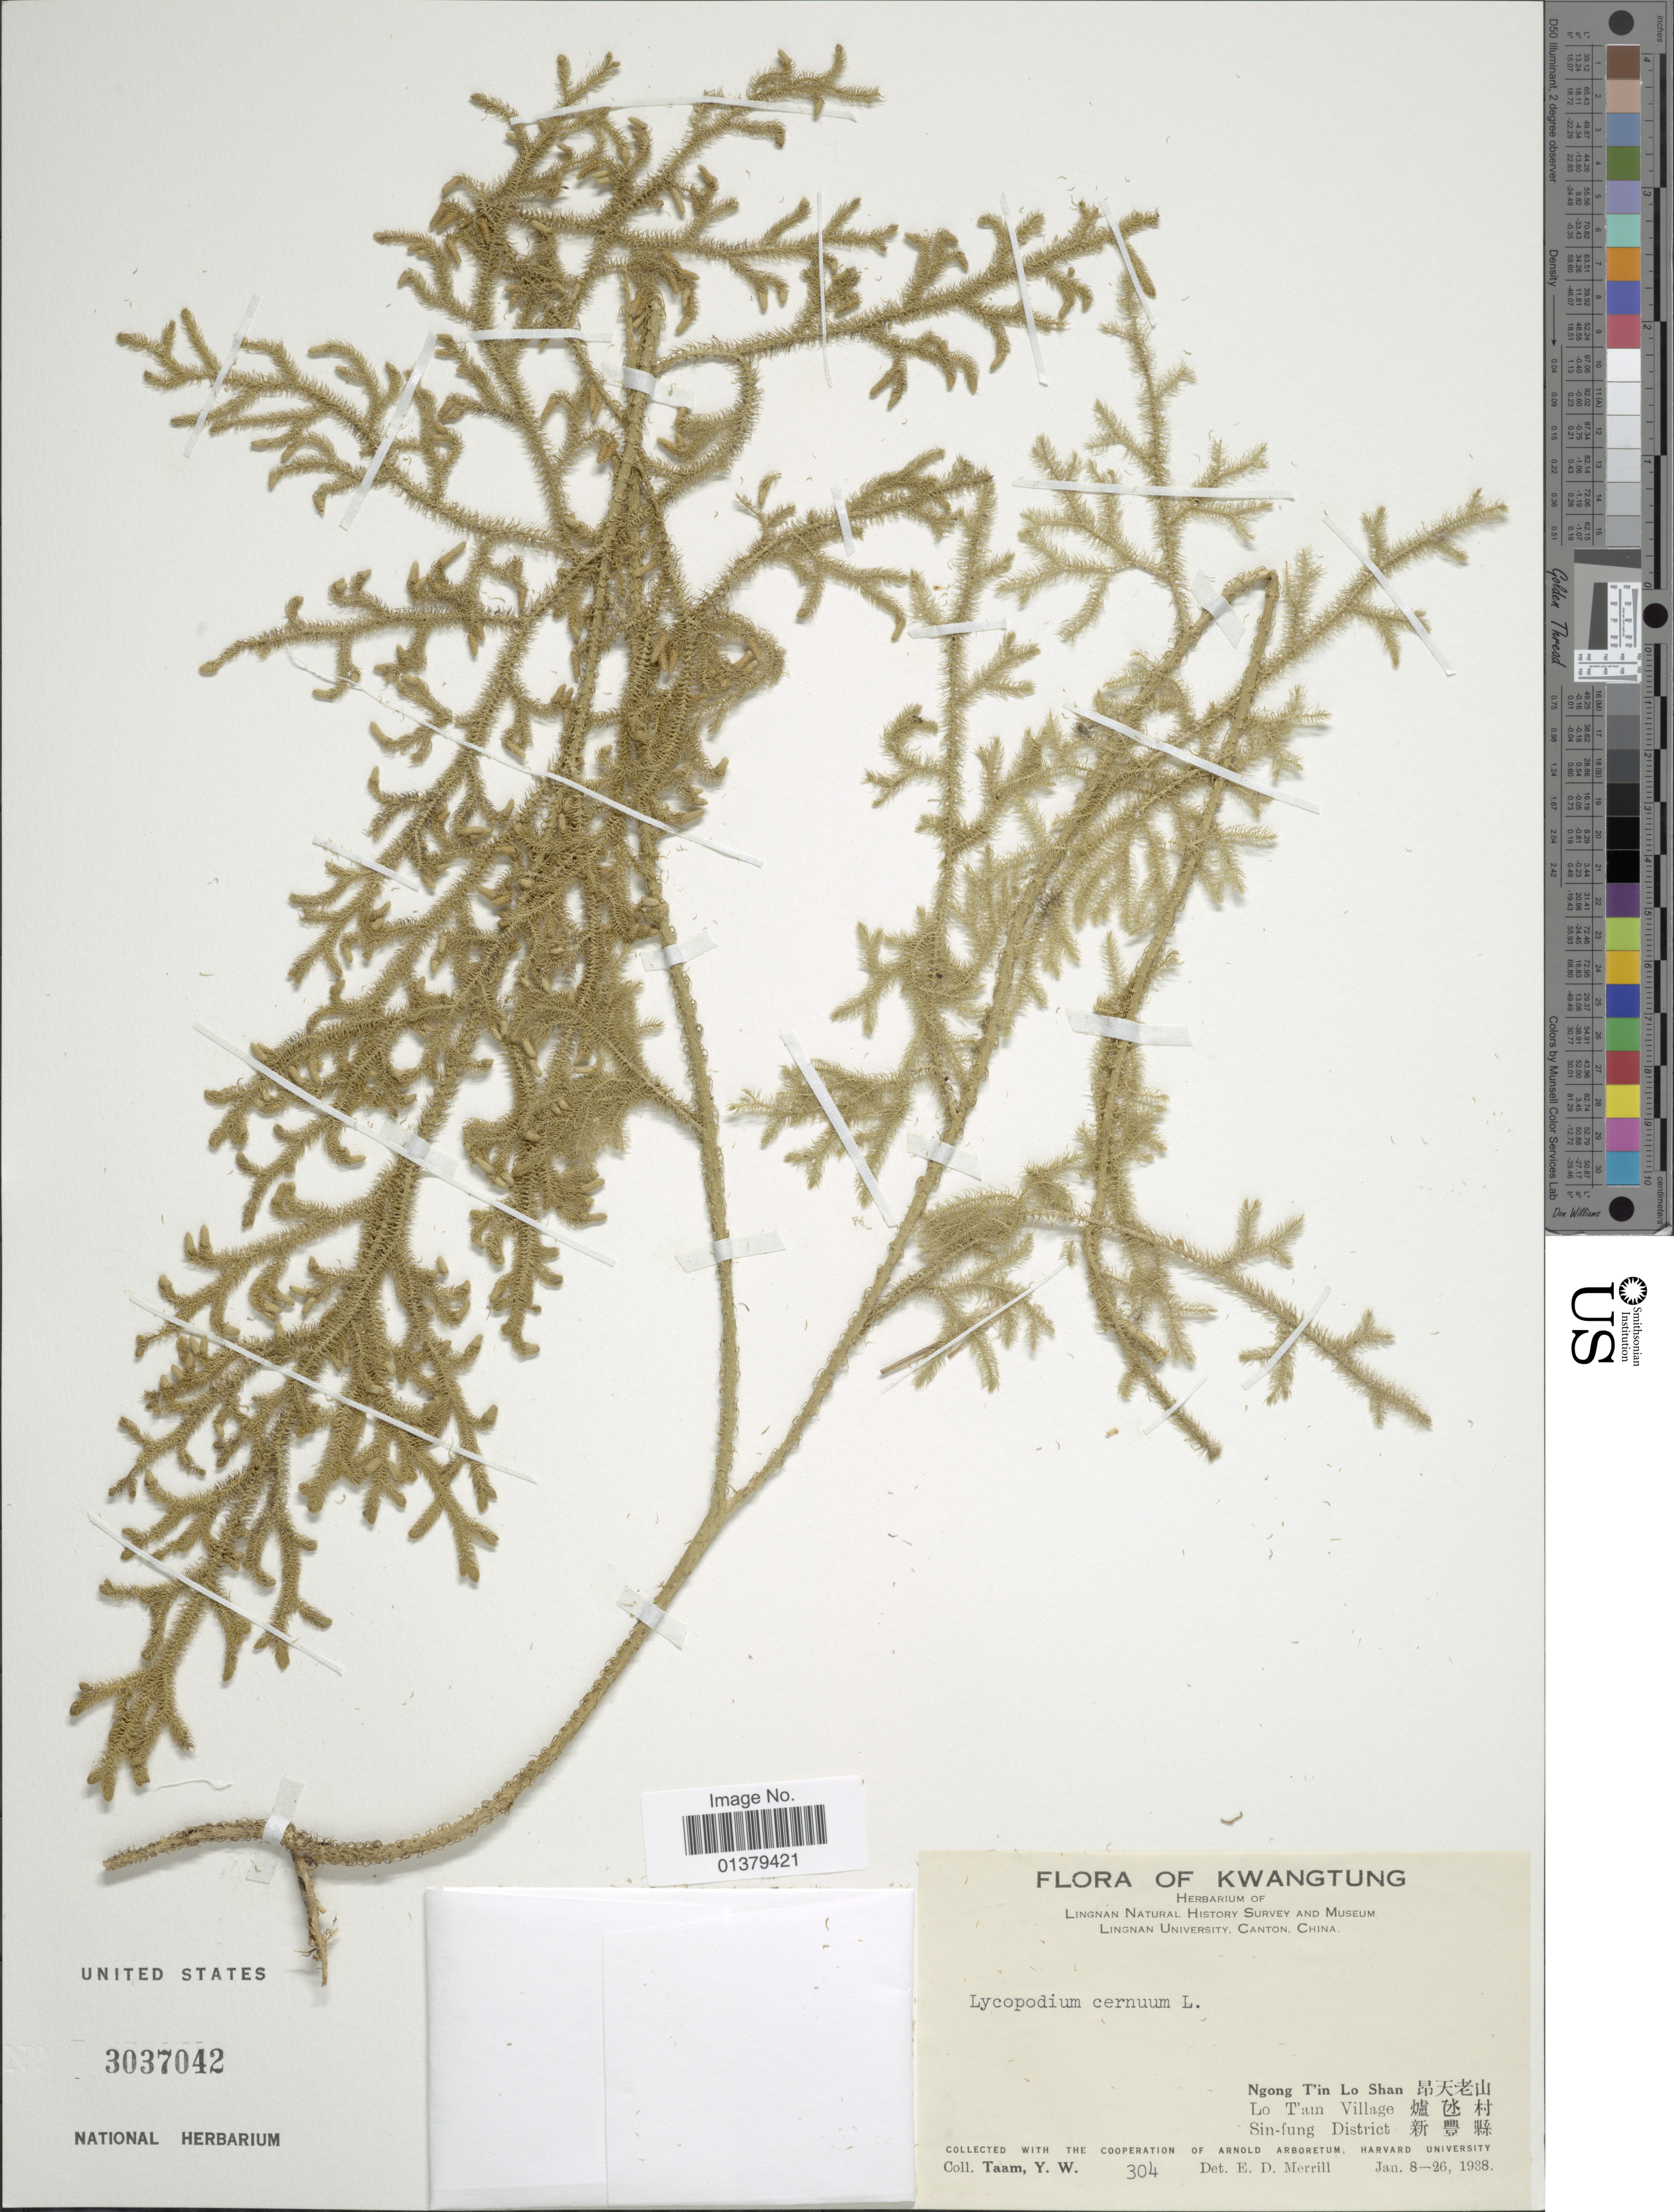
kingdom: Plantae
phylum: Tracheophyta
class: Lycopodiopsida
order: Lycopodiales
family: Lycopodiaceae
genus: Palhinhaea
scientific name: Palhinhaea cernua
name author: (L.) Vasc. & Franco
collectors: Y. W. Taam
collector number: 304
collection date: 1938-01-08/1938-01-26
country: China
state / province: Guangdong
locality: Kwatung,Ngong T'in Lo Shan, LLo T'am Village, Sin-fung District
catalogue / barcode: US 3037042